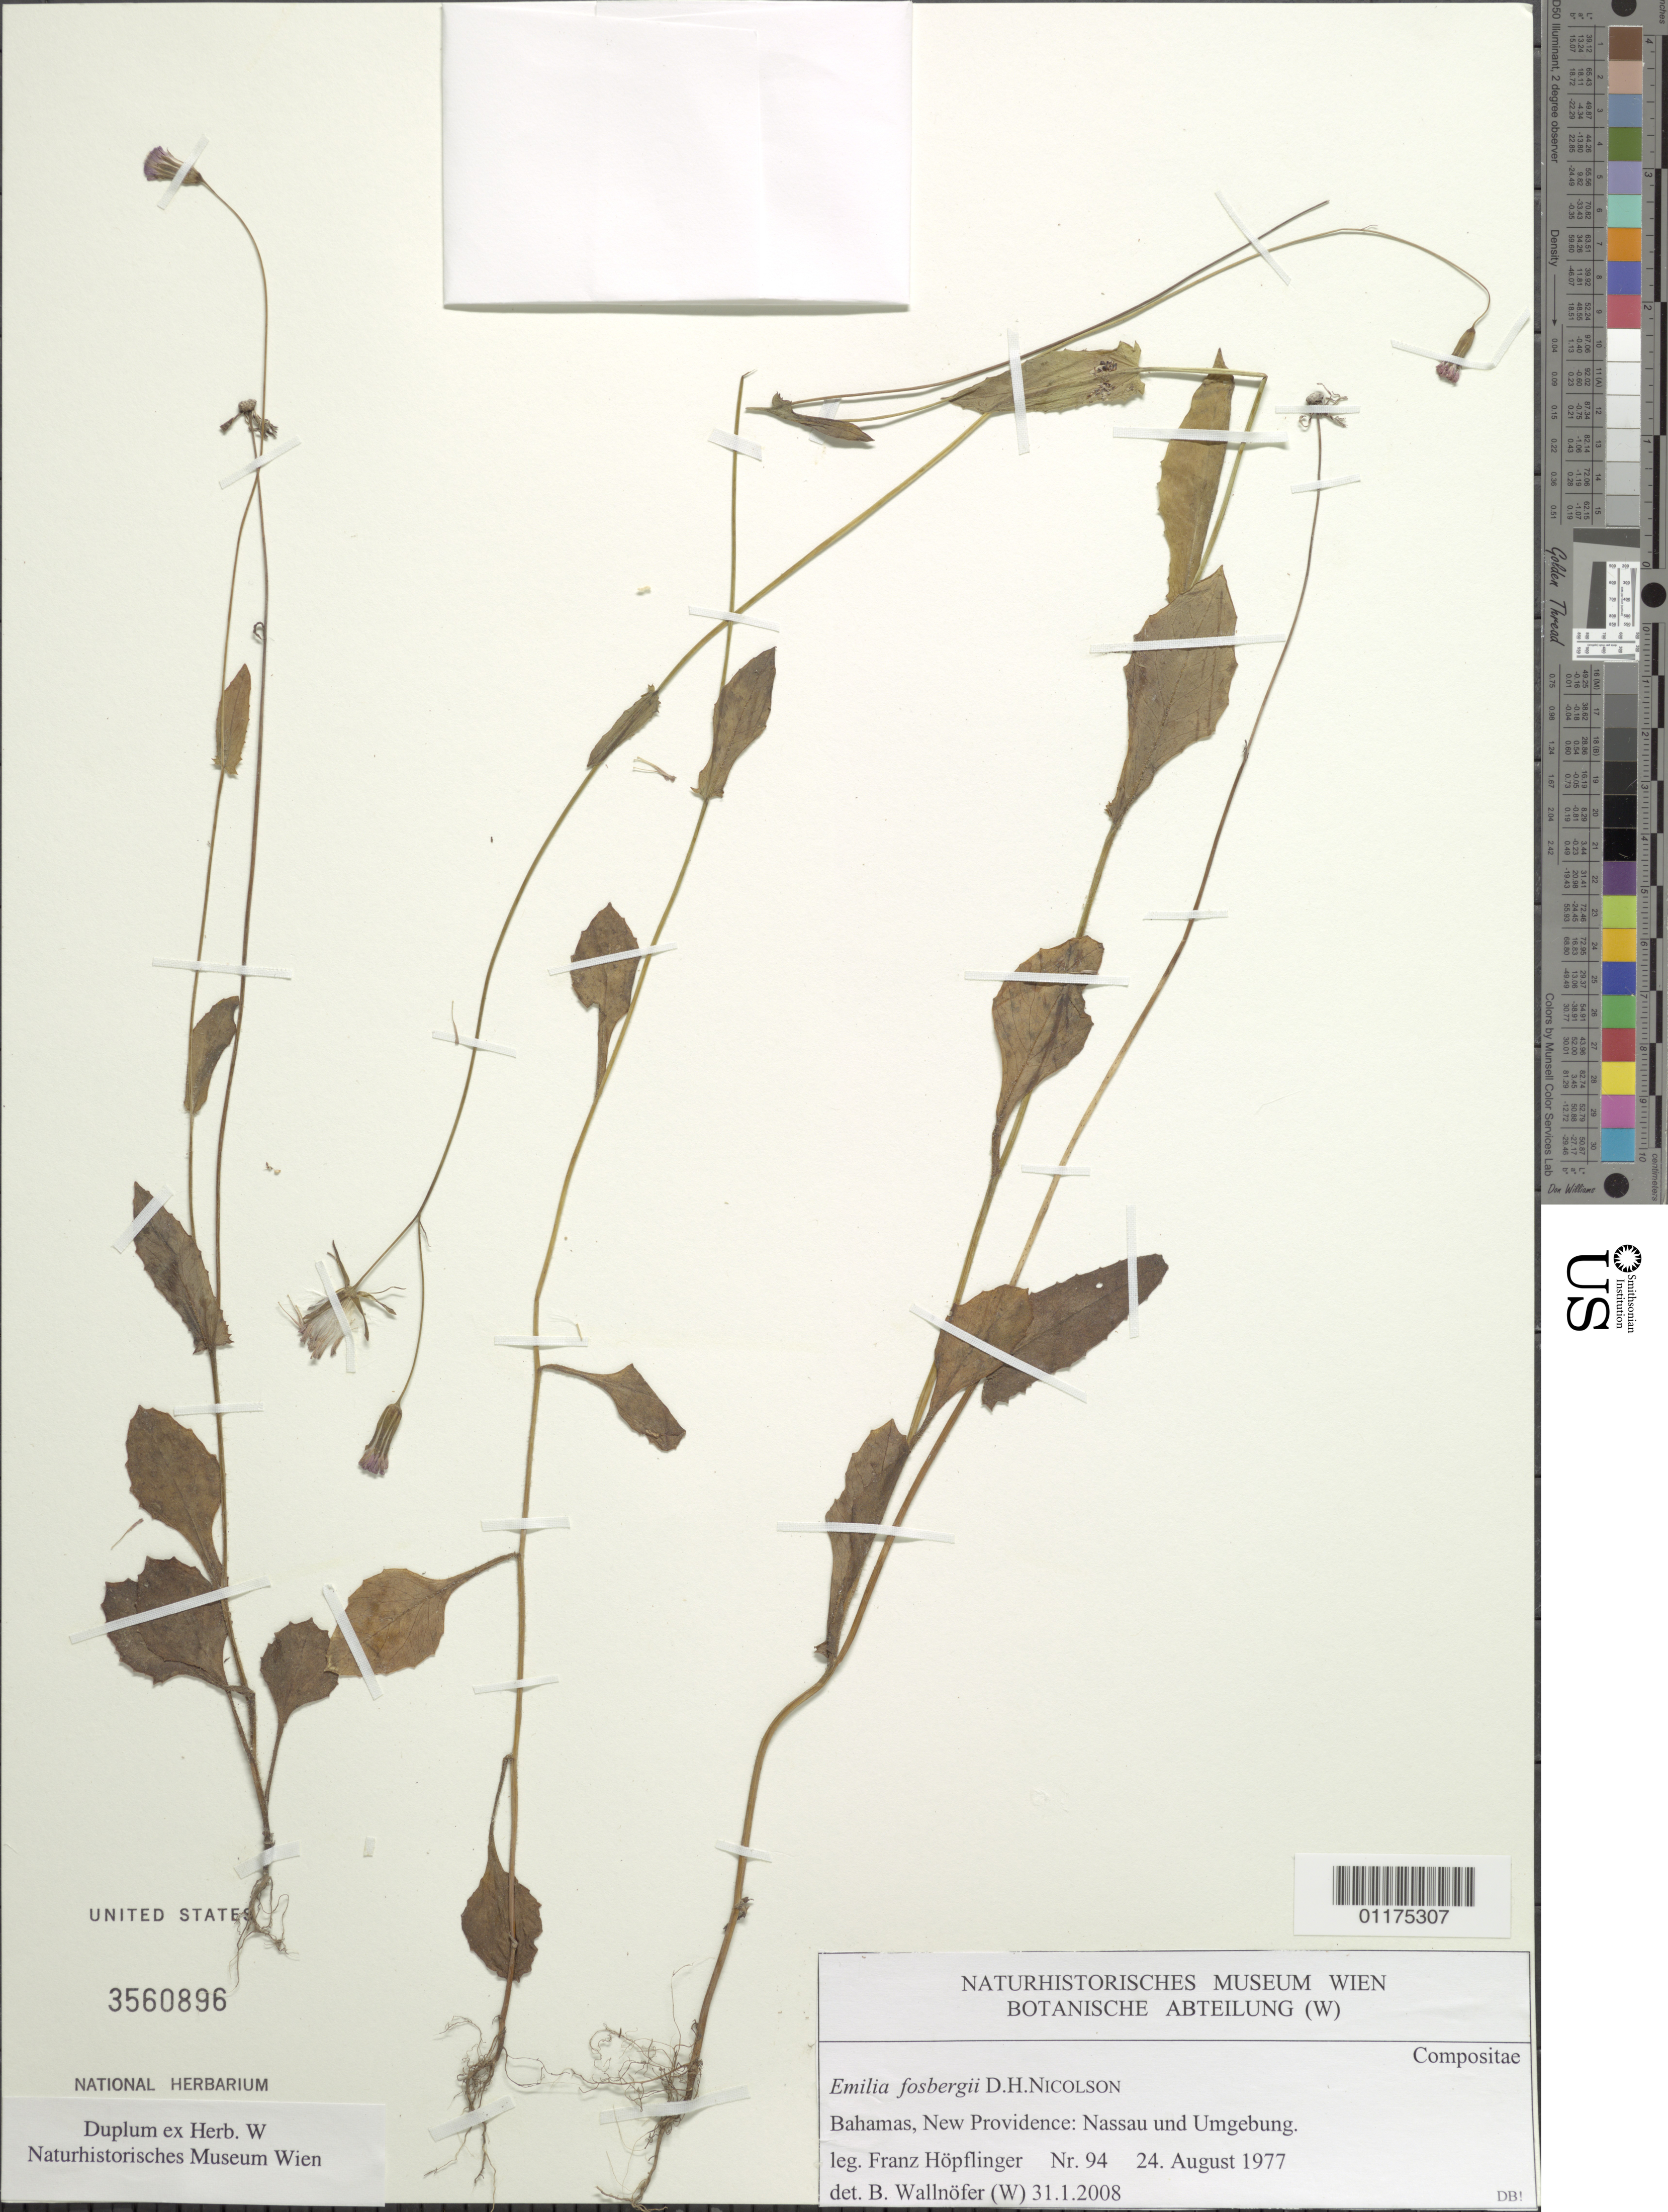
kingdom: Plantae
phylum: Tracheophyta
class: Magnoliopsida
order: Asterales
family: Asteraceae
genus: Emilia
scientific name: Emilia fosbergii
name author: Nicolson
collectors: F. Hopflinger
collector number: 94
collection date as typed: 24 Aug 1977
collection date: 1977-08-24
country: Bahamas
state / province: New Providence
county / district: Nassau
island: New Providence I.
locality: and Umgebung.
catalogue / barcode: US 3560896